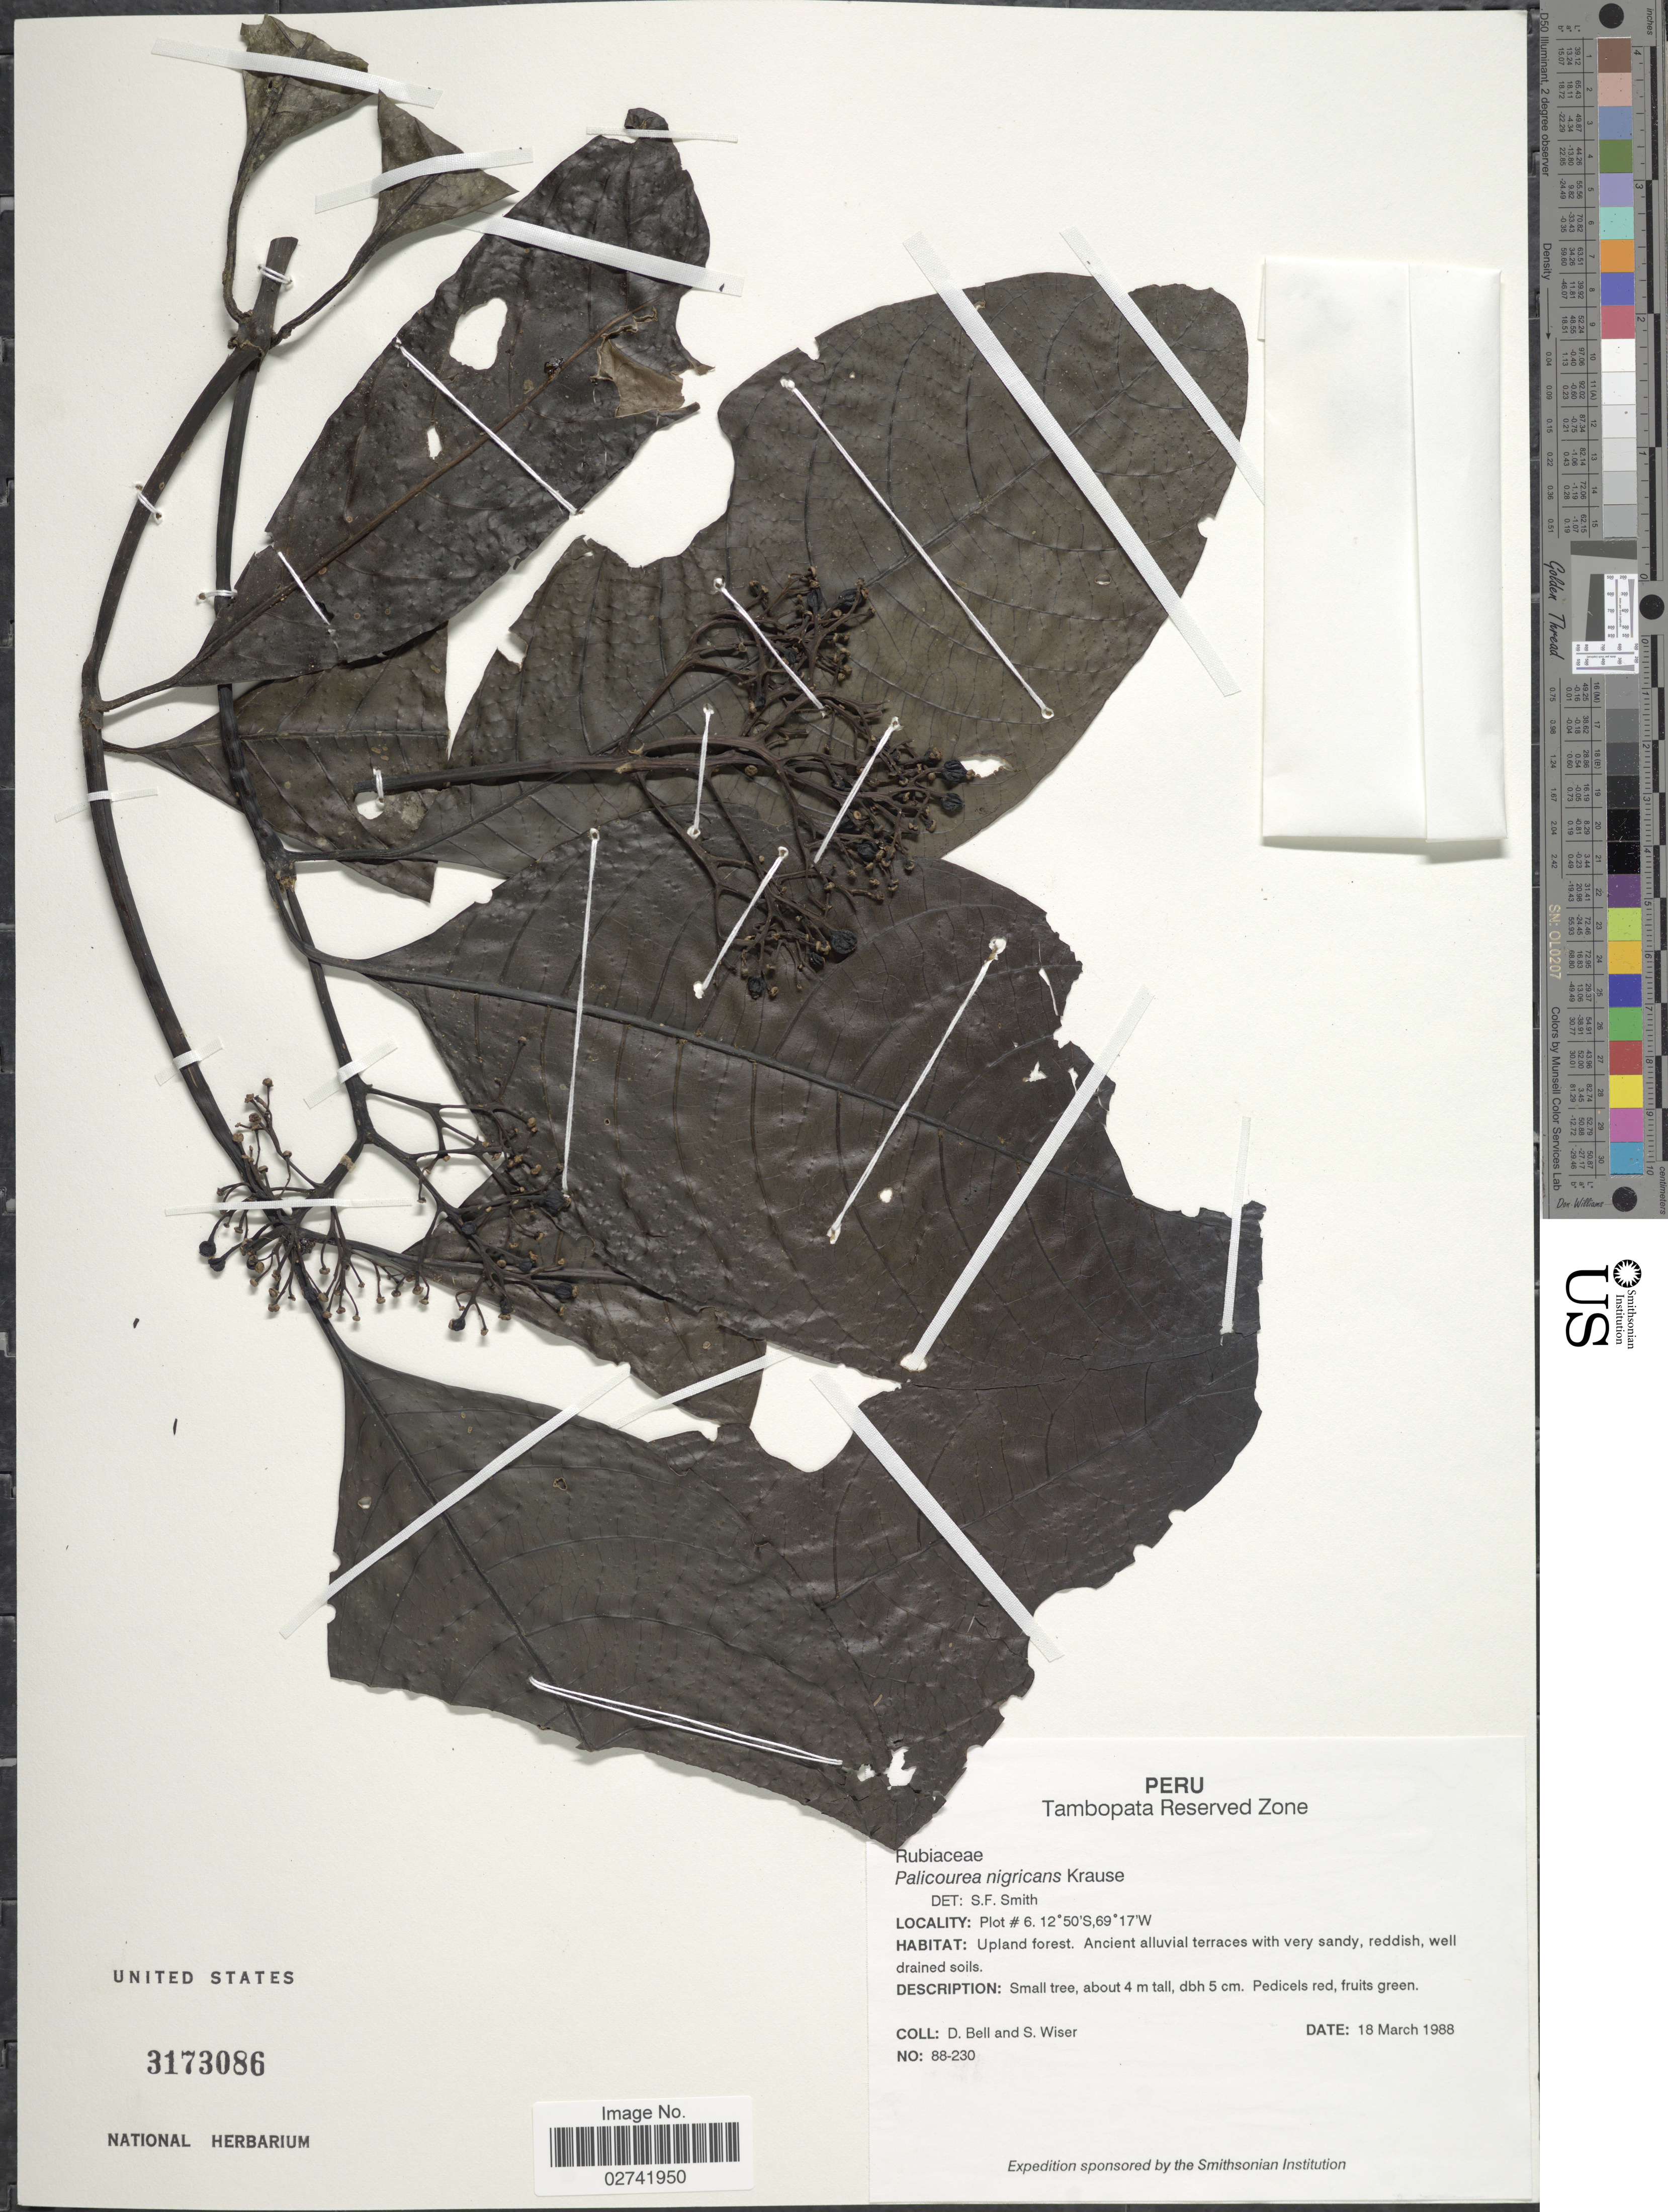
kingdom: Plantae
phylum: Tracheophyta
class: Magnoliopsida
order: Gentianales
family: Rubiaceae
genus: Palicourea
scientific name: Palicourea nigricans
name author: Krause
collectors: D. A. Bell & S. Wiser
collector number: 88-230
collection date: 1988-03-18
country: Peru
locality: Tambopata Reserved Zone. Plot $6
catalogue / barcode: US 3173086